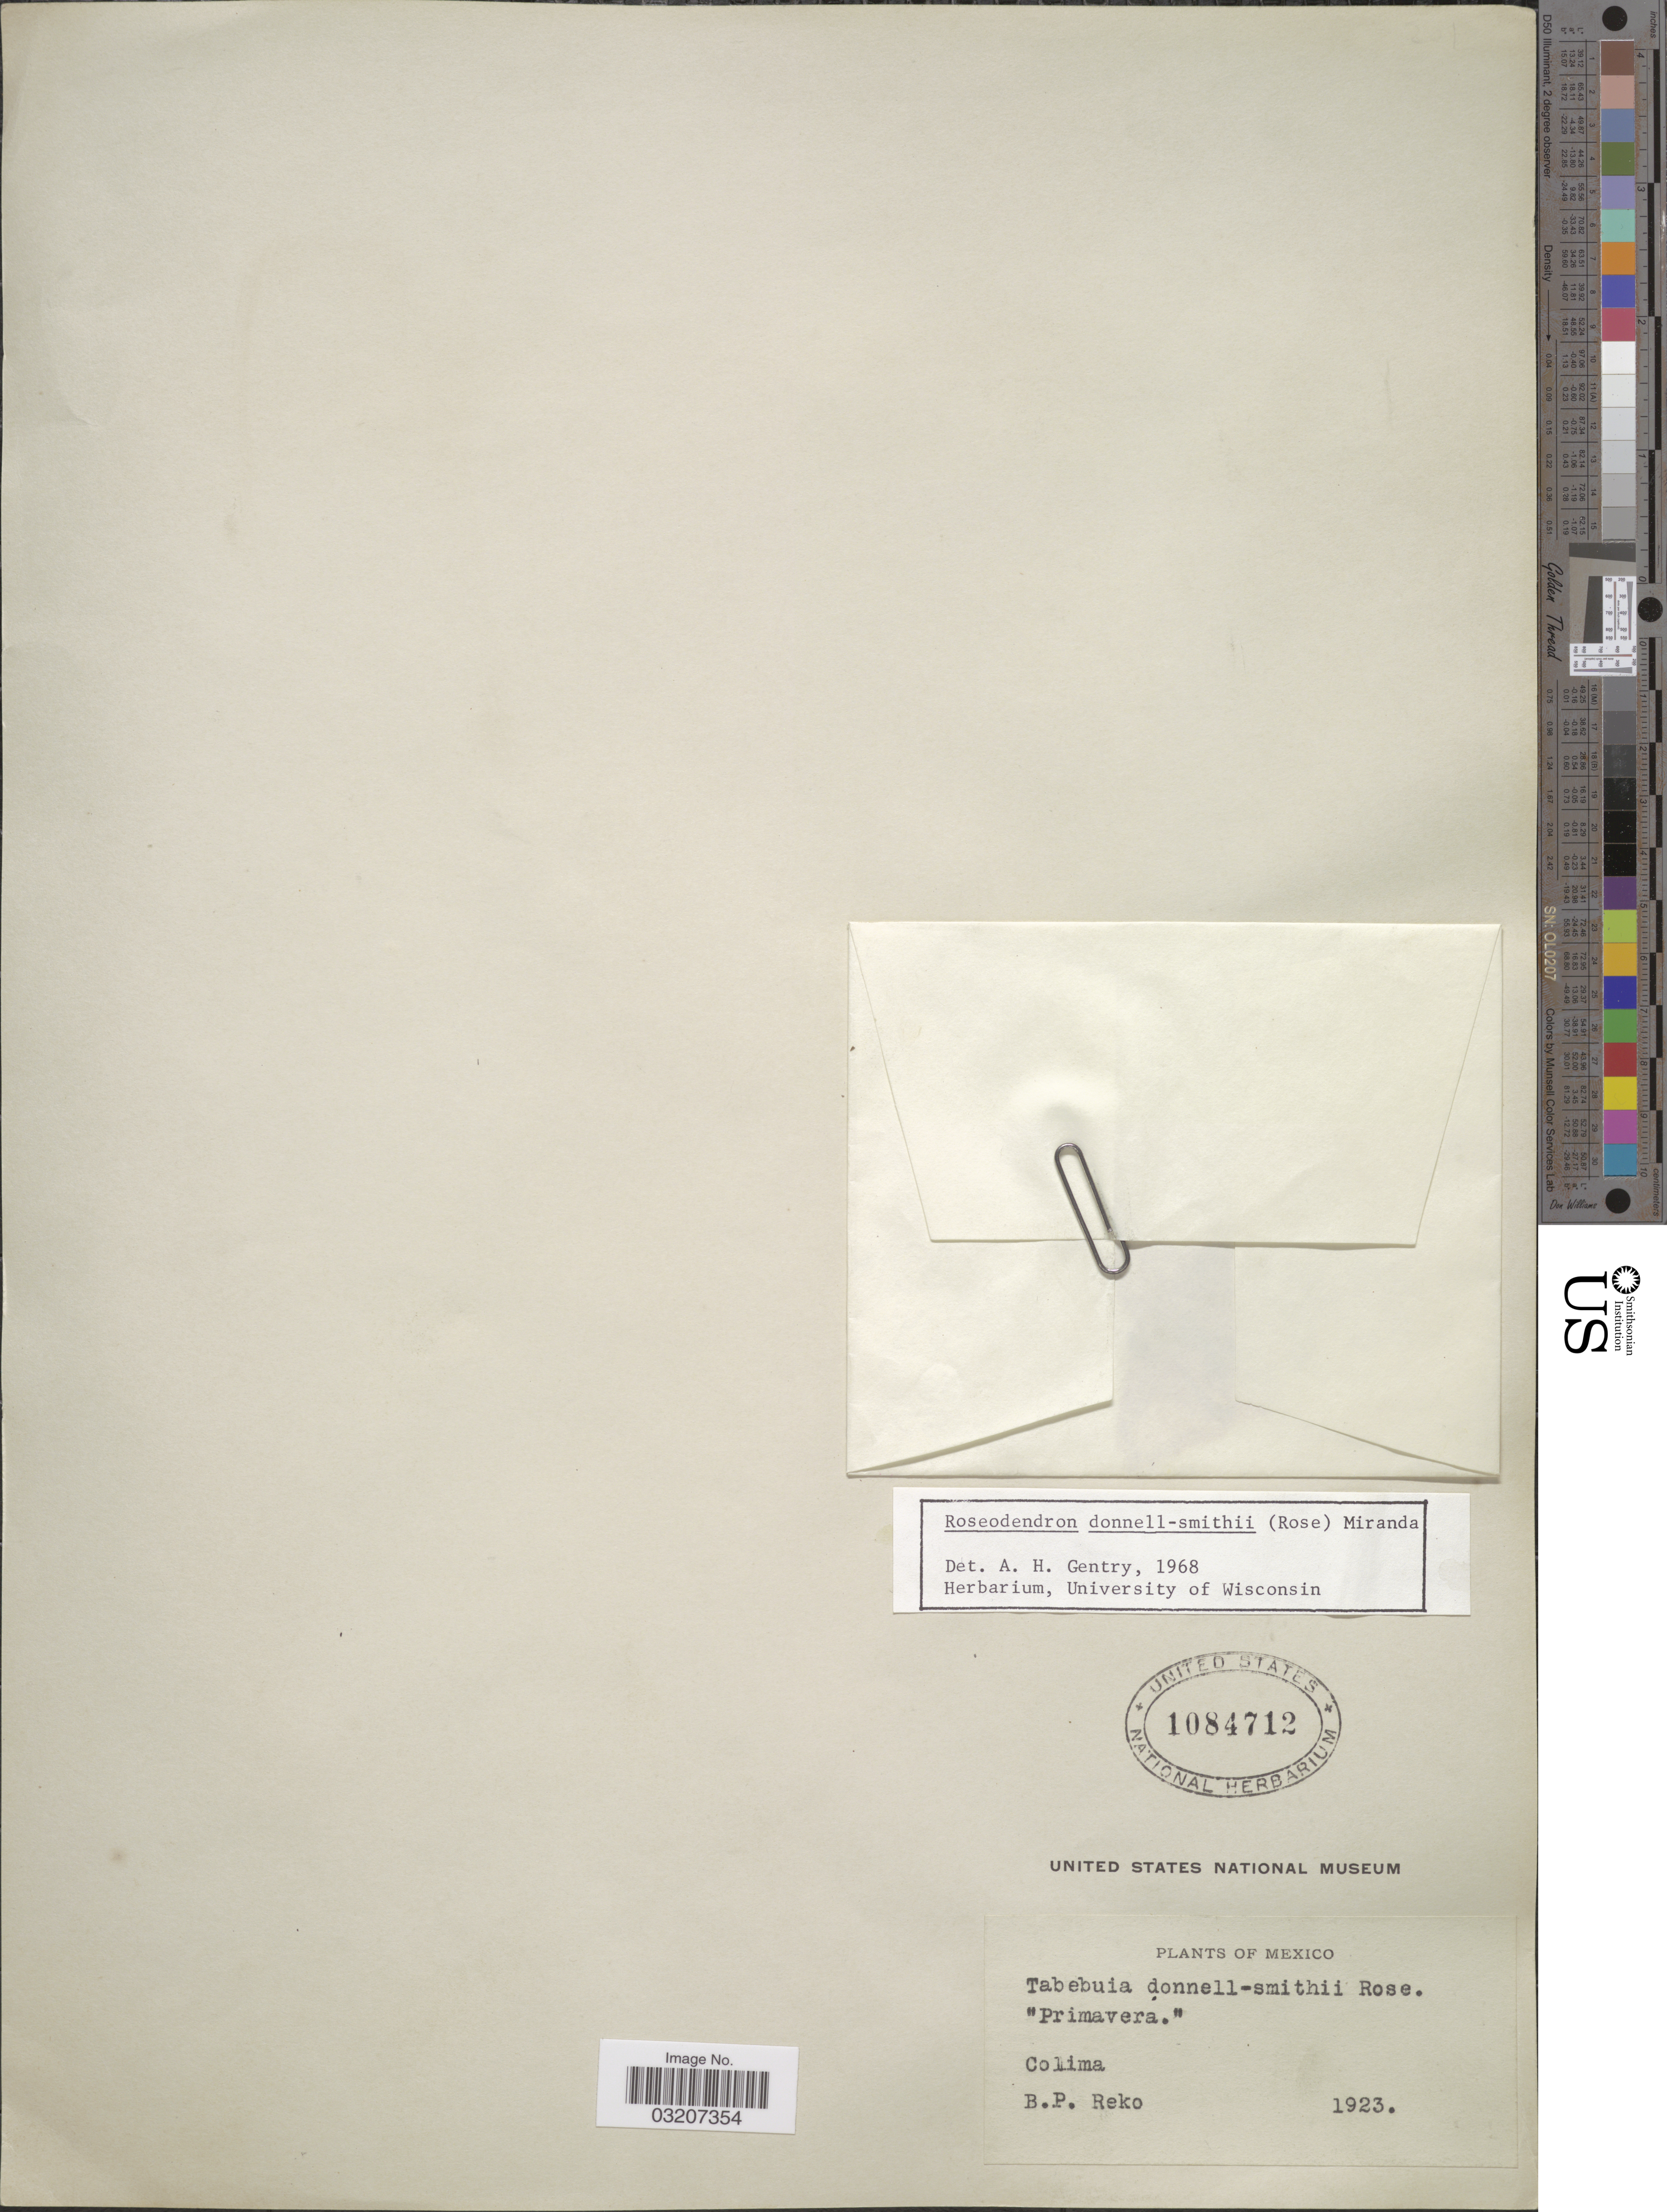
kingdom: Plantae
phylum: Tracheophyta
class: Magnoliopsida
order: Lamiales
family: Bignoniaceae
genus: Roseodendron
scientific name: Roseodendron donnell-smithii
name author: (Rose) Miranda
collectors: B. P. Reko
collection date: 1923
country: Mexico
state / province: Colima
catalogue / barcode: US 1084712